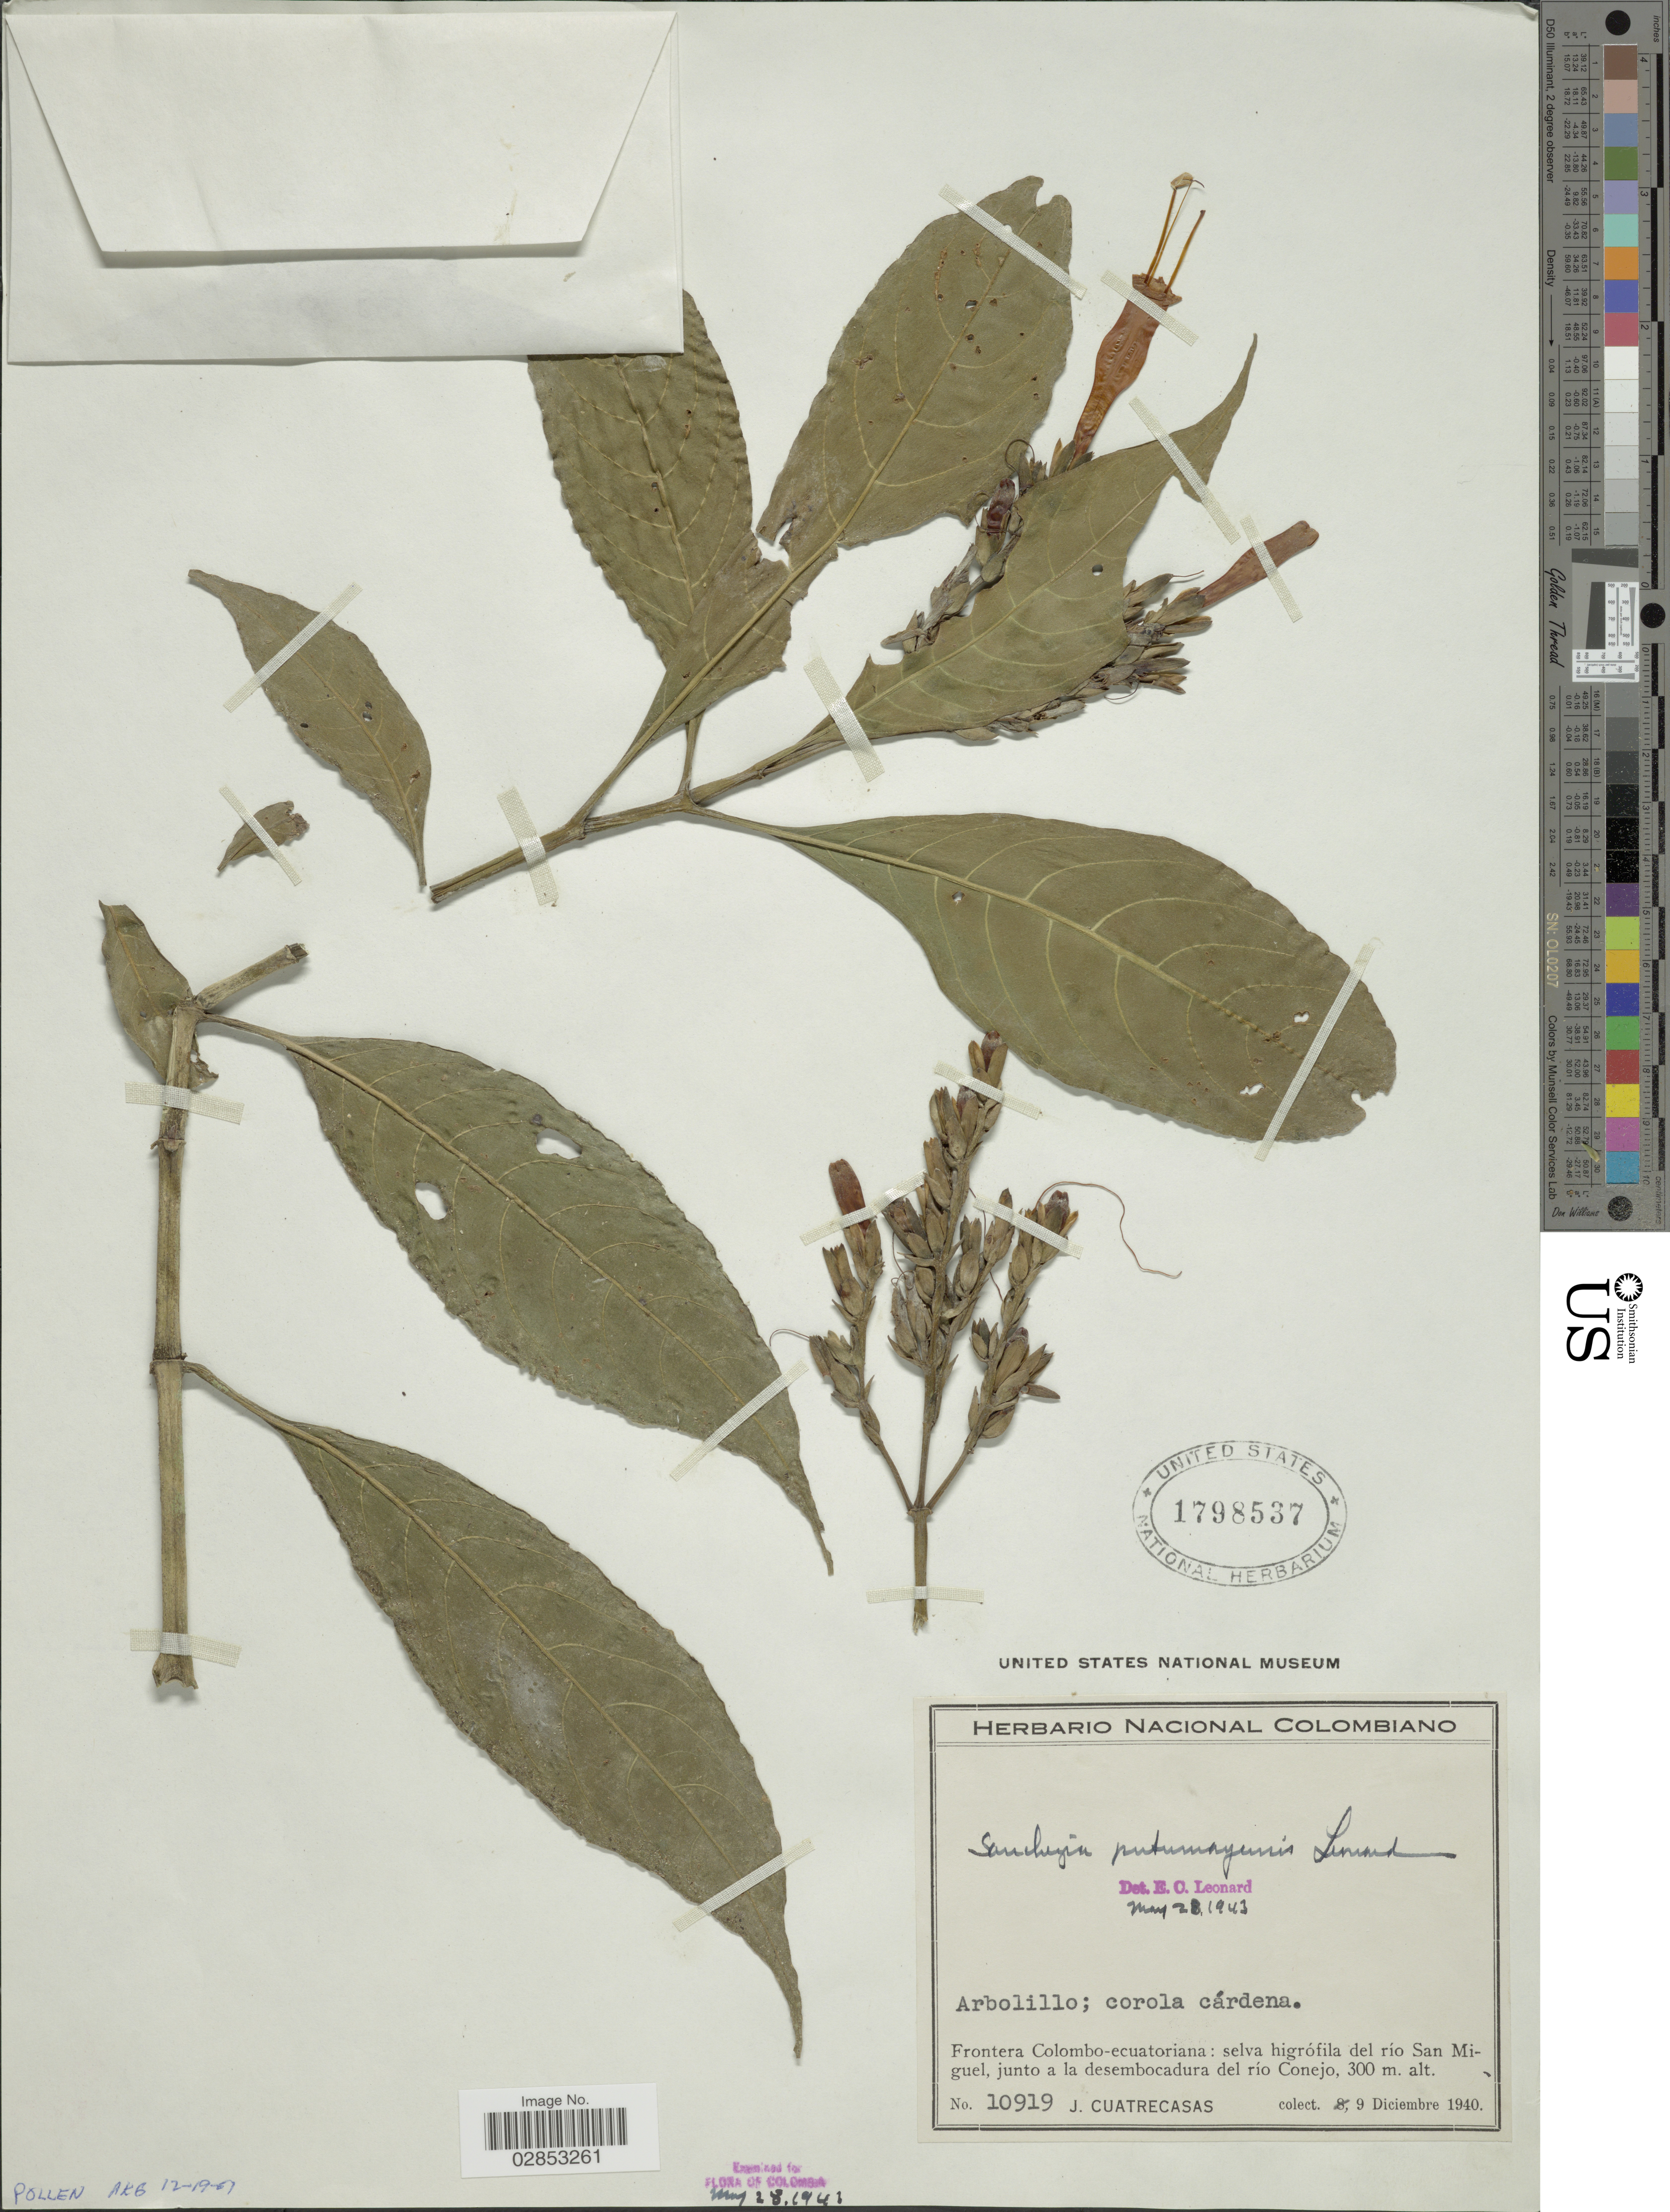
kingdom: Plantae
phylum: Tracheophyta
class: Magnoliopsida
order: Lamiales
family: Acanthaceae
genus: Sanchezia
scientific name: Sanchezia putumayensis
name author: Leonard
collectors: J. Cuatrecasas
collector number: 10919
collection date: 1940-12-09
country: Colombia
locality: Frontera Colombo-ecuatoriana: selva higrófila del río San Miguel, junto a la desembocadura del río Conejo.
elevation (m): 300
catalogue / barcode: US 1798537